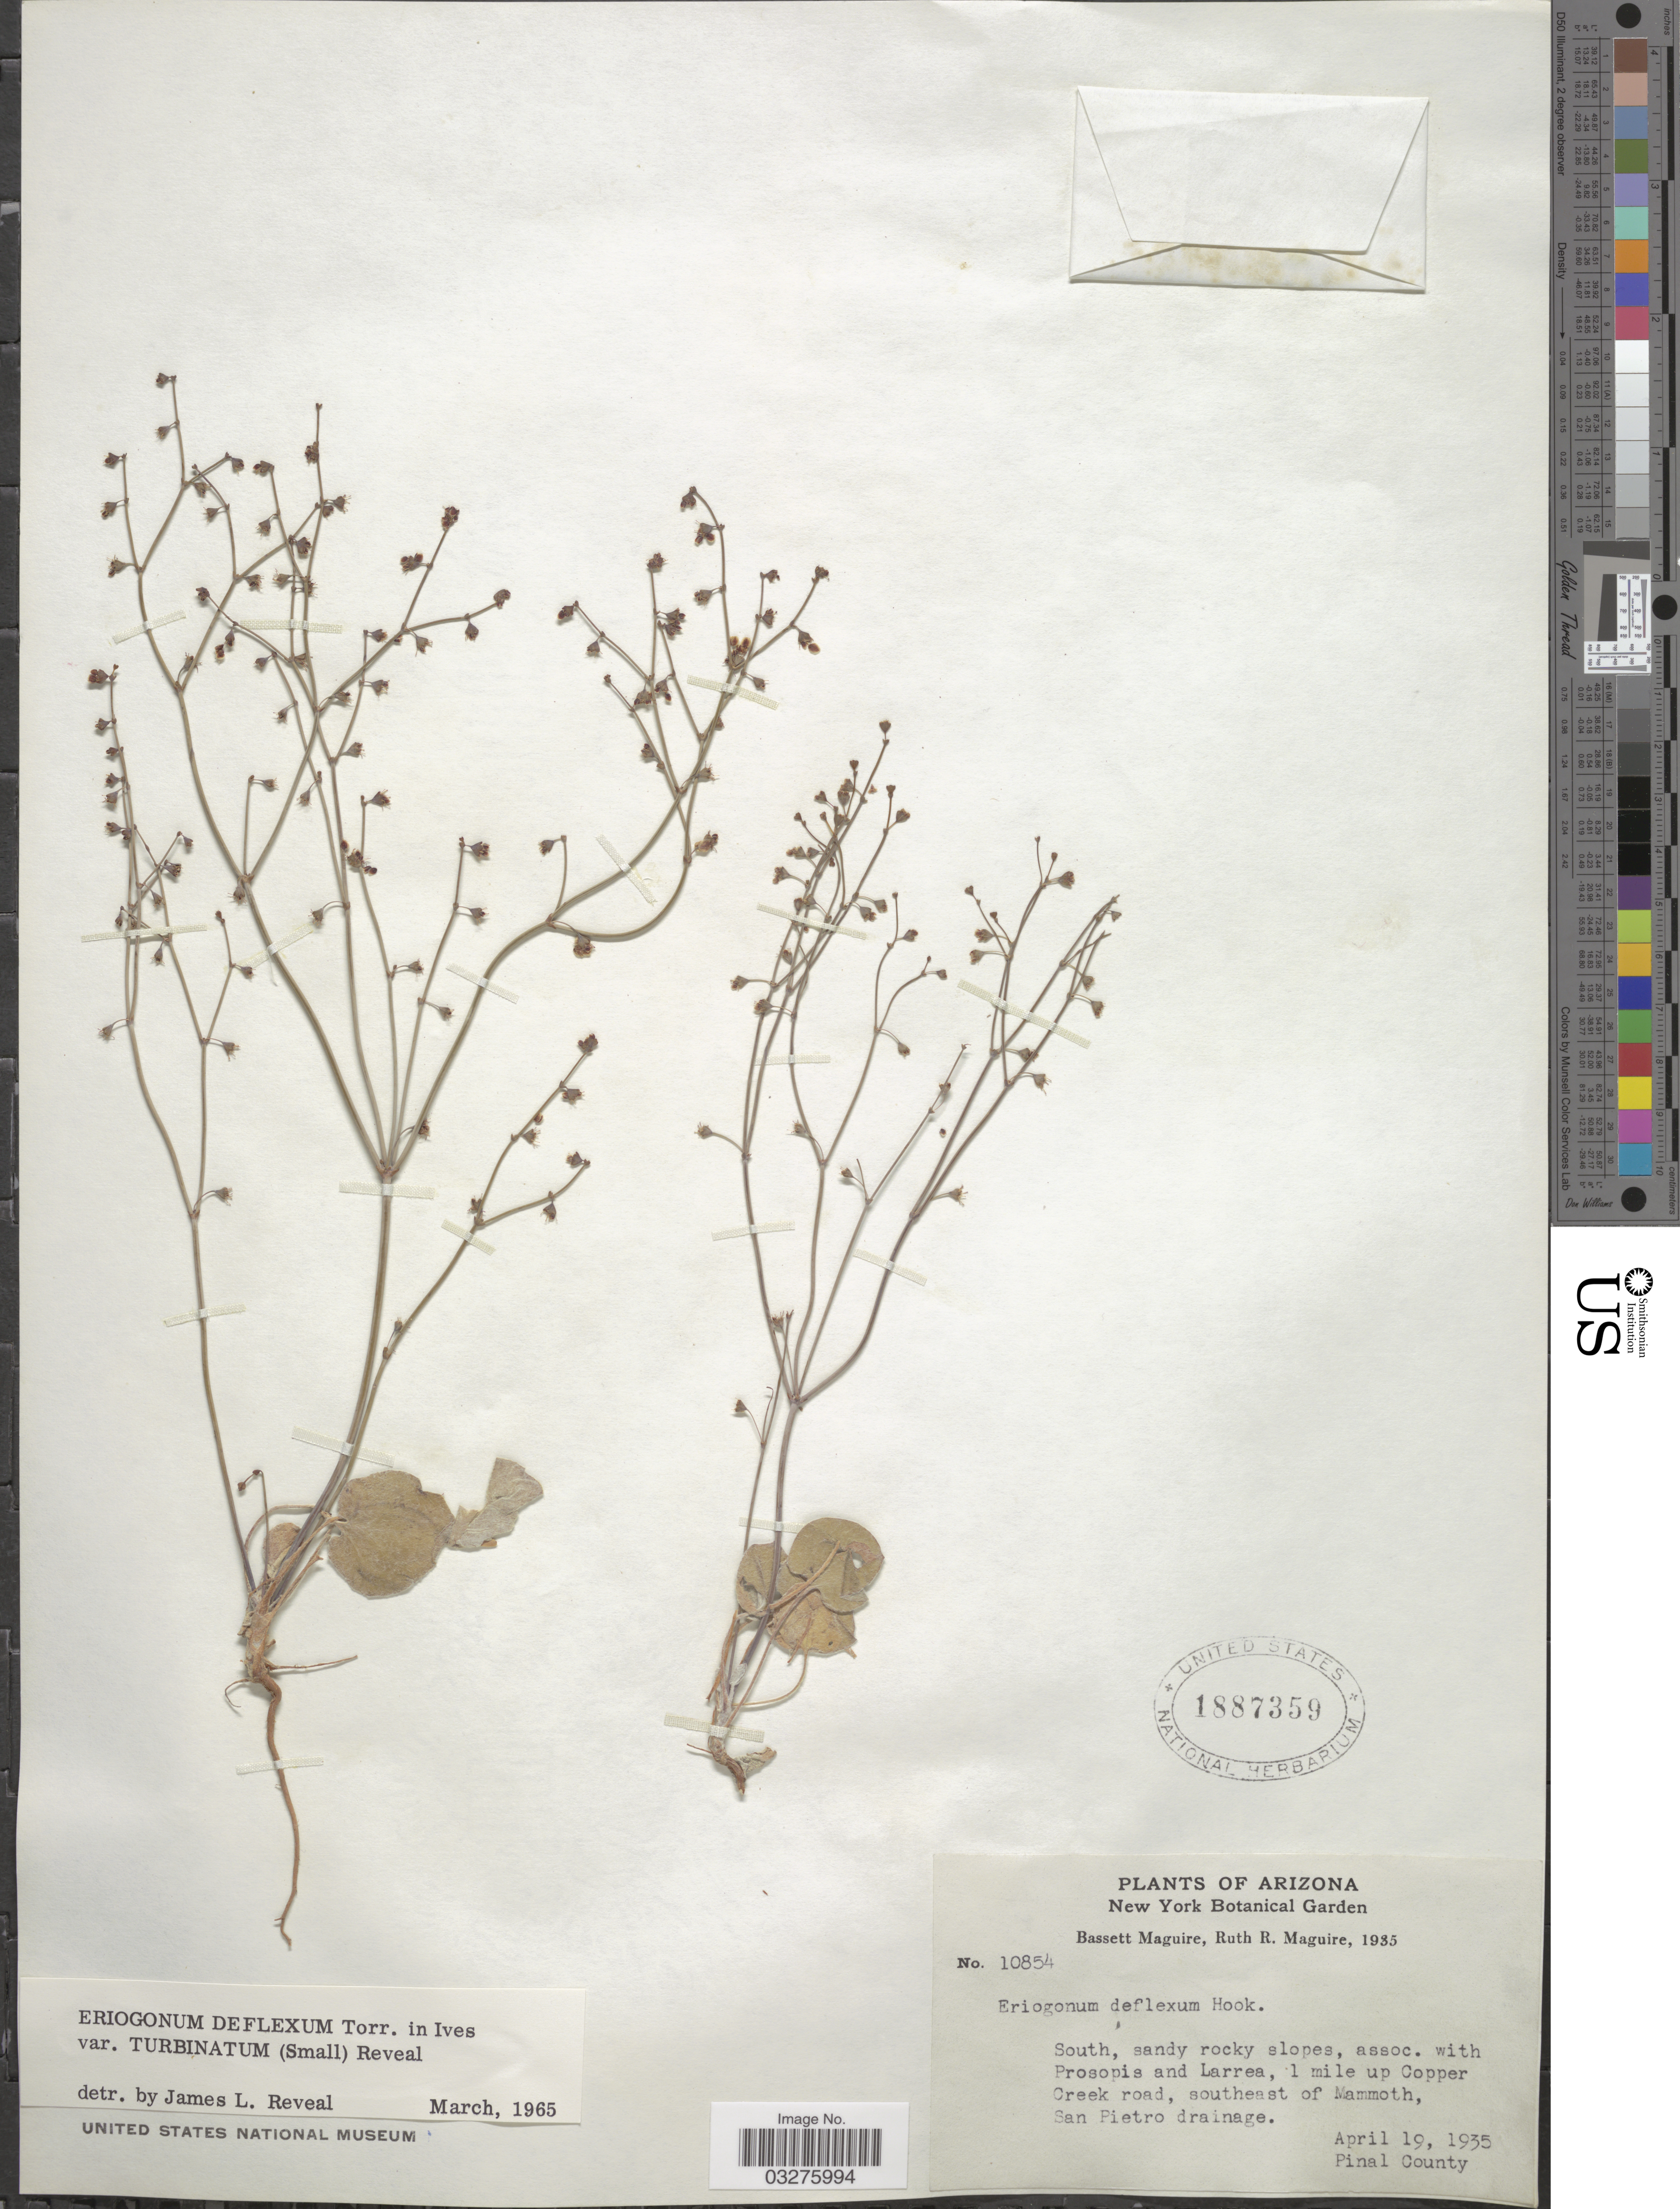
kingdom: Plantae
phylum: Tracheophyta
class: Magnoliopsida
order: Caryophyllales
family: Polygonaceae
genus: Eriogonum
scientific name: Eriogonum deflexum var. turbinatum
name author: (Small) Reveal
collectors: B. Maguire & R. R. Maguire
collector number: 10854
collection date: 1935-04-19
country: United States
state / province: Arizona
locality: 1 mile up Copper Creek road, southeast of Mammoth, San Pietro drainage. Pinal County.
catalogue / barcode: US 1887359